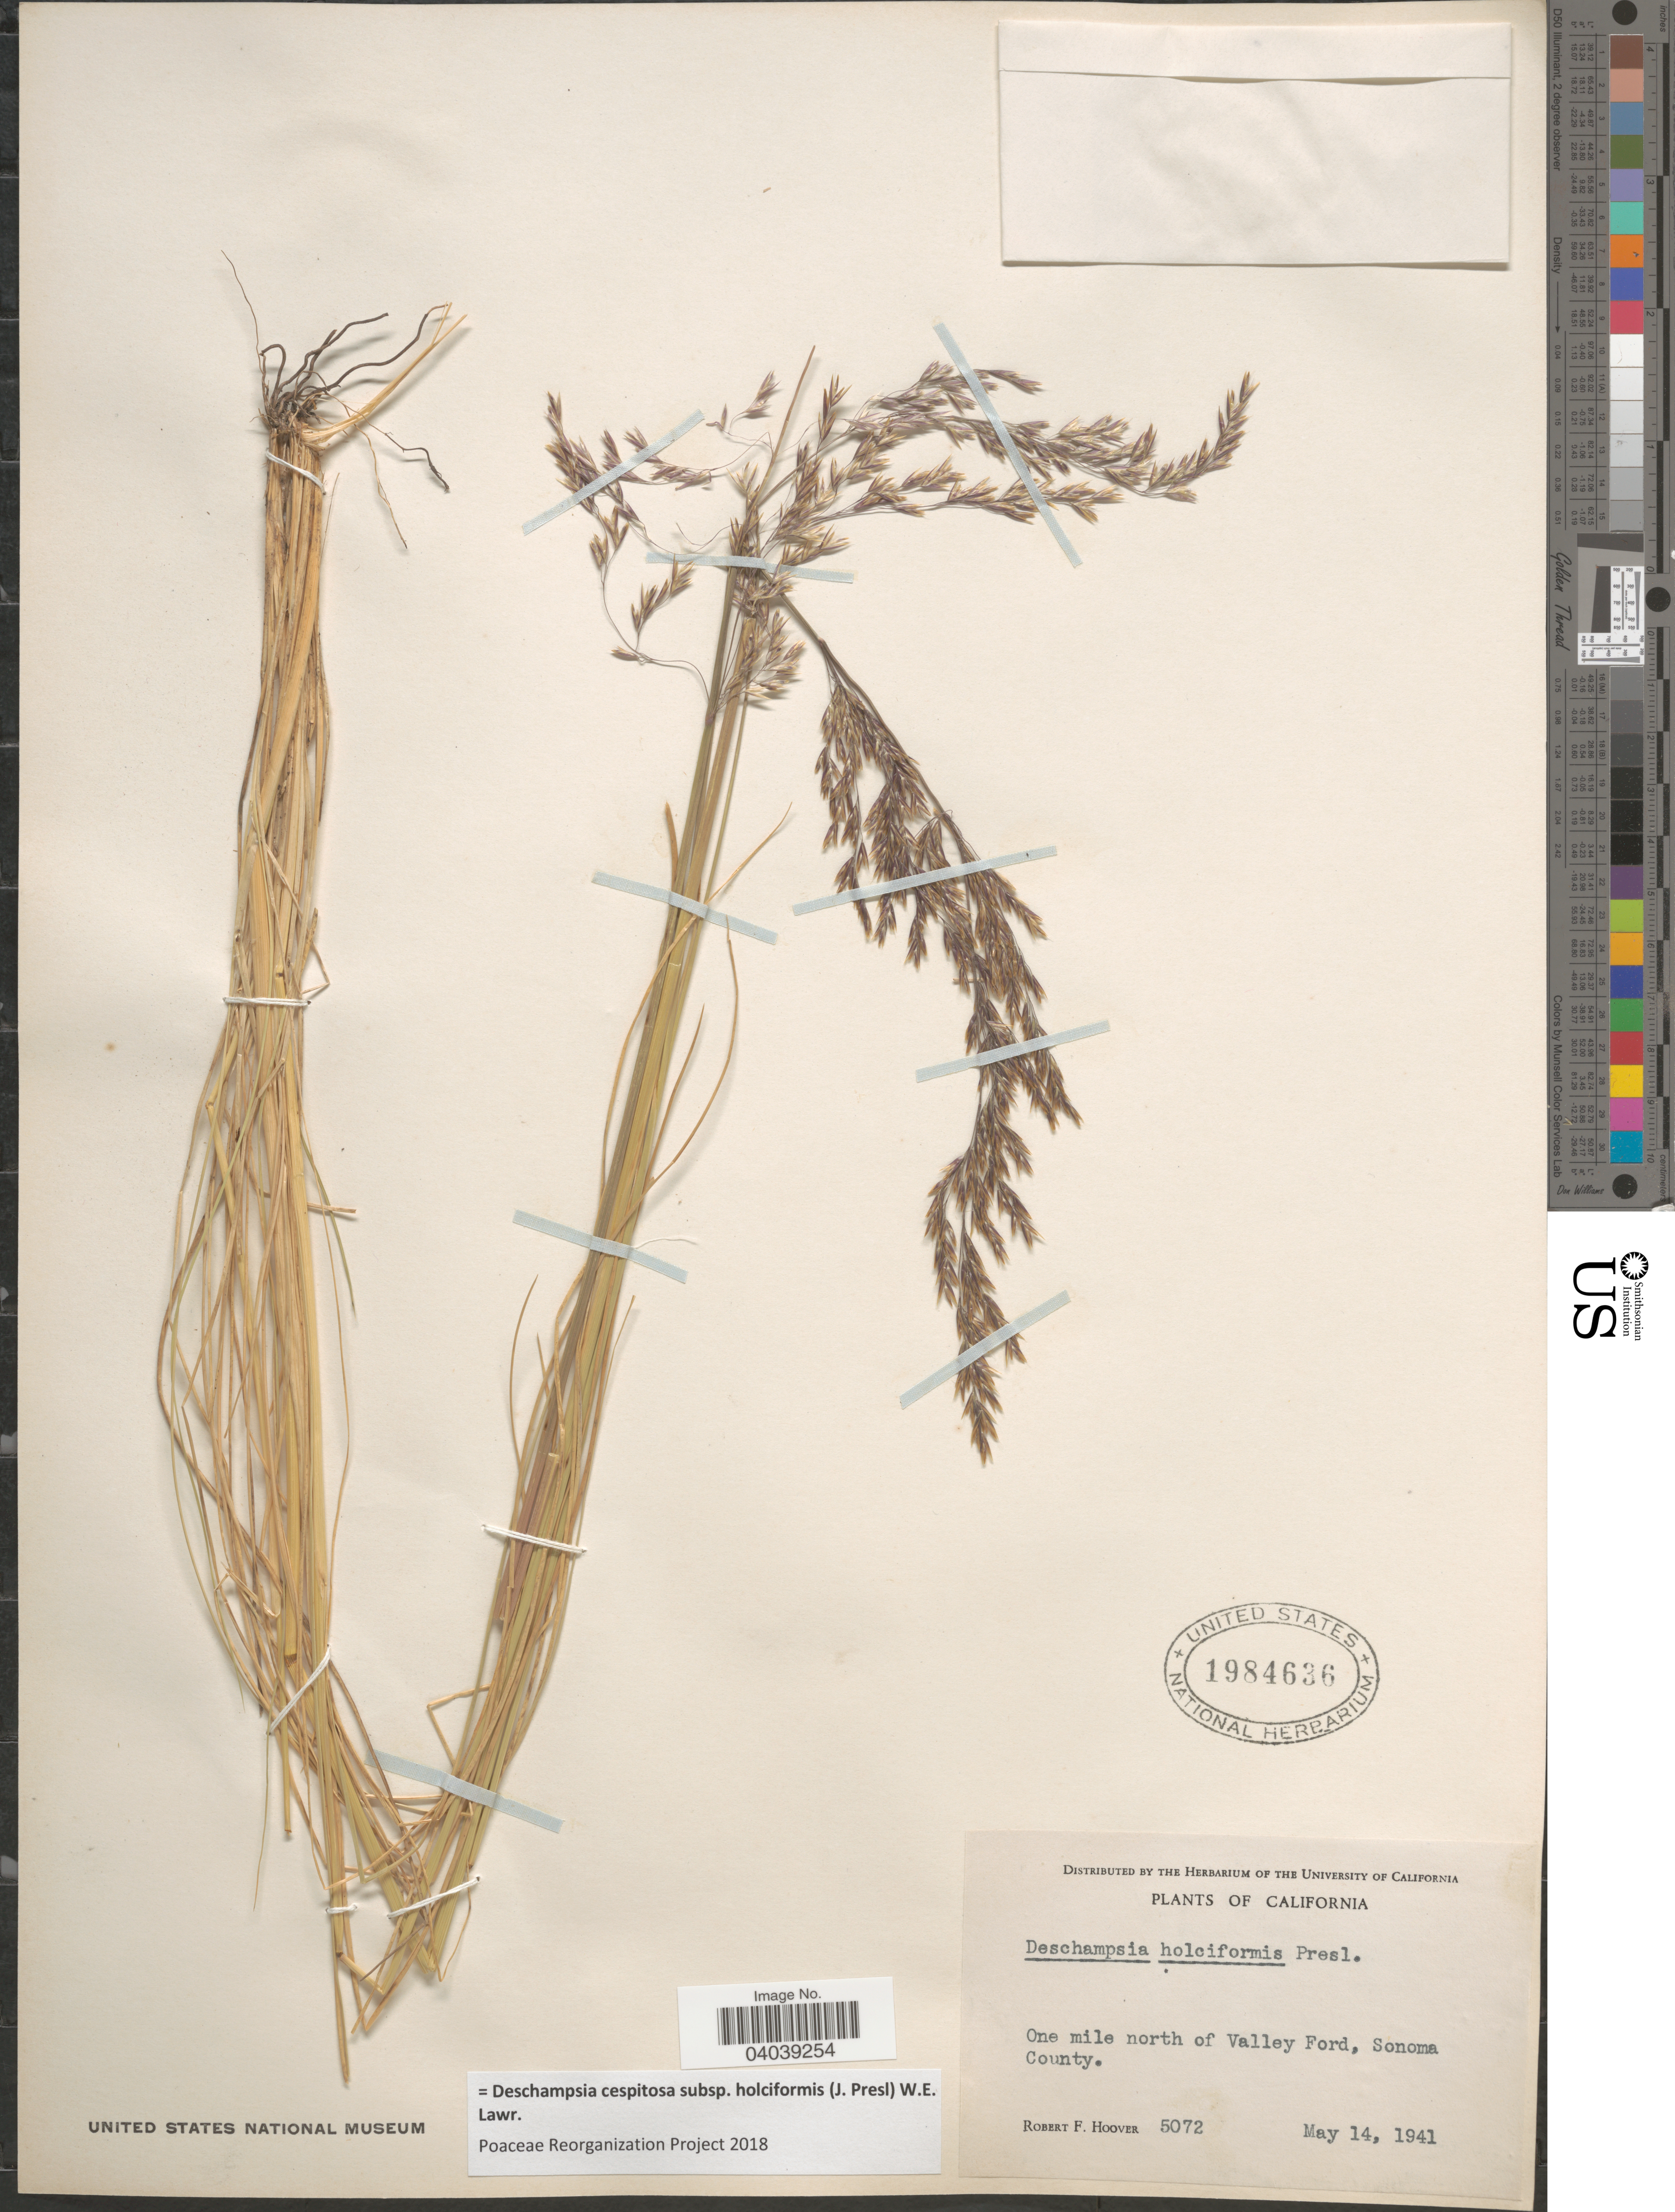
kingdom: Plantae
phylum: Tracheophyta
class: Liliopsida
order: Poales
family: Poaceae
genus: Deschampsia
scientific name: Deschampsia cespitosa subsp. holciformis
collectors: R. F. Hoover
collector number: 5072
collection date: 1941-05-14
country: United States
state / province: California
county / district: Sonoma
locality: One mile north of Valley Ford, Sonoma County.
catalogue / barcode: US 1984636